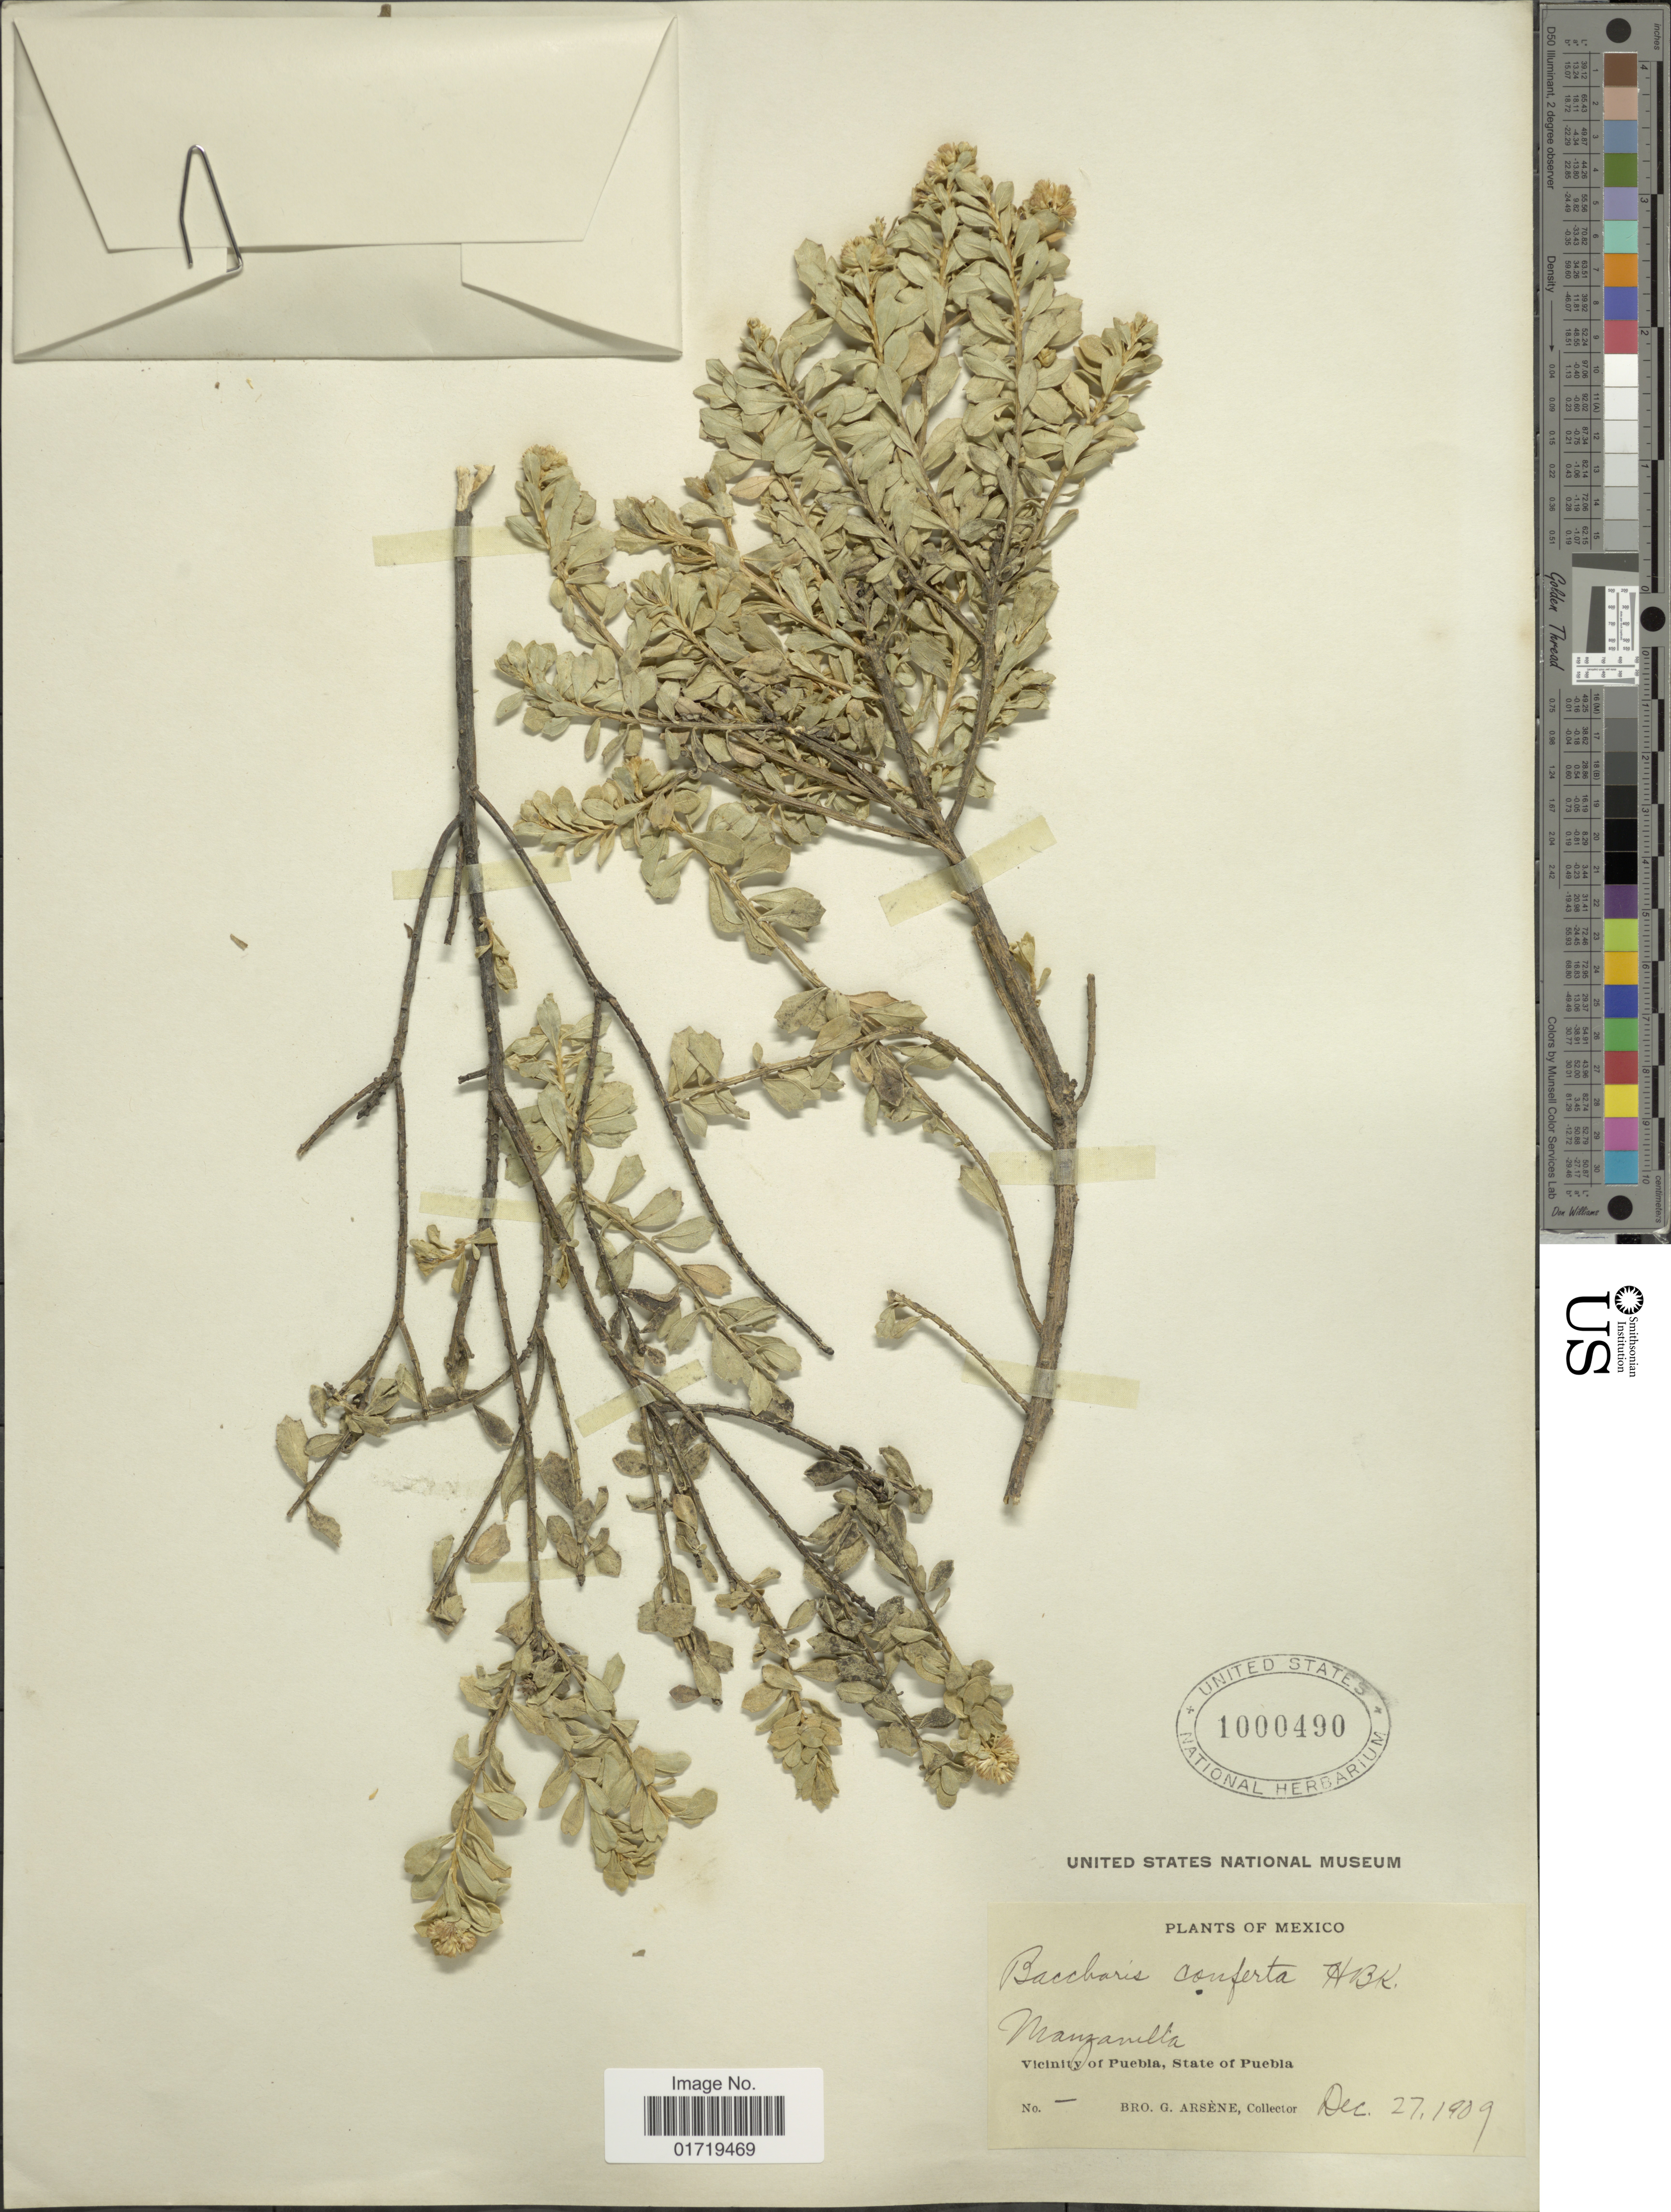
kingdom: Plantae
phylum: Tracheophyta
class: Magnoliopsida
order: Asterales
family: Asteraceae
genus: Baccharis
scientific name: Baccharis conferta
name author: Kunth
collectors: Bro. G. Arsène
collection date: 1909-12-27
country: Mexico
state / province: Puebla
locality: Manzanilla, Vicinity of Puebla, State of Puebla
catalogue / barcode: US 1000490